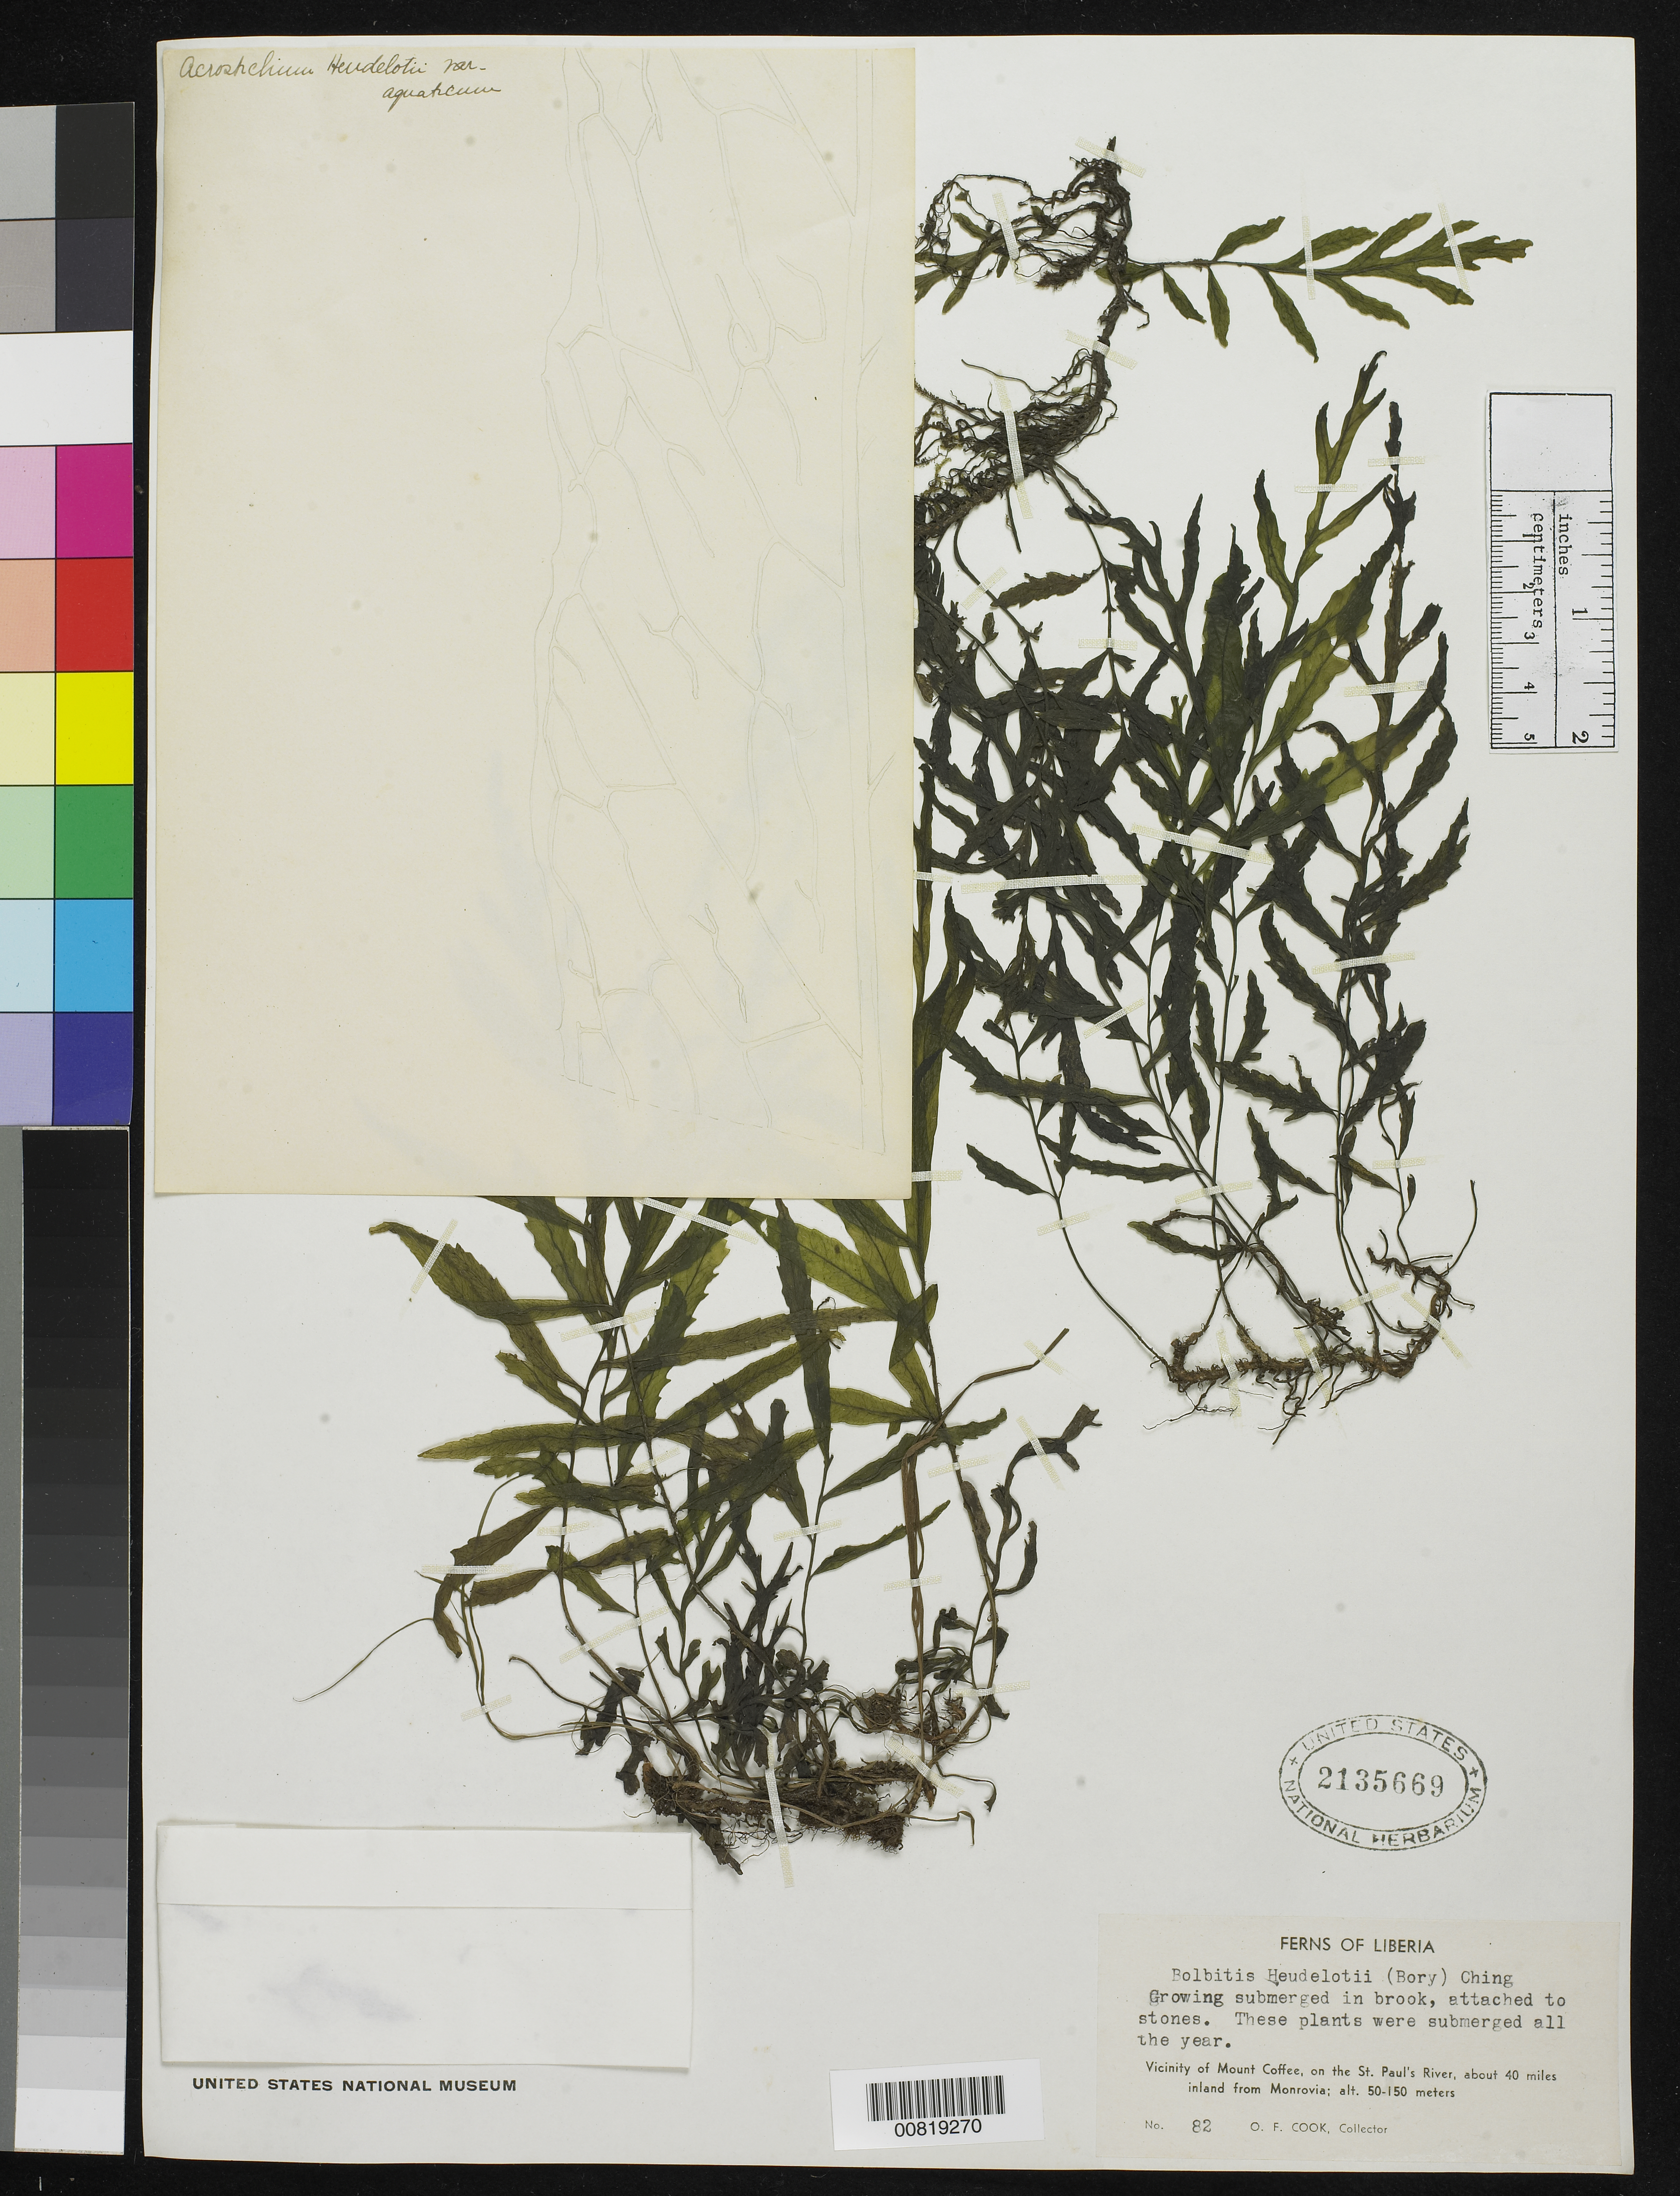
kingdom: Plantae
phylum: Tracheophyta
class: Polypodiopsida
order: Polypodiales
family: Dryopteridaceae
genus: Bolbitis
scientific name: Bolbitis heudelotii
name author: (Bory ex Fée) Alston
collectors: O. F. Cook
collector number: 82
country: Liberia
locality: Vicinity of Mt. Coffee, on the St. Paul's River, about 40 miles inland from Monrovia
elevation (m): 50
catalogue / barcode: US 2135669